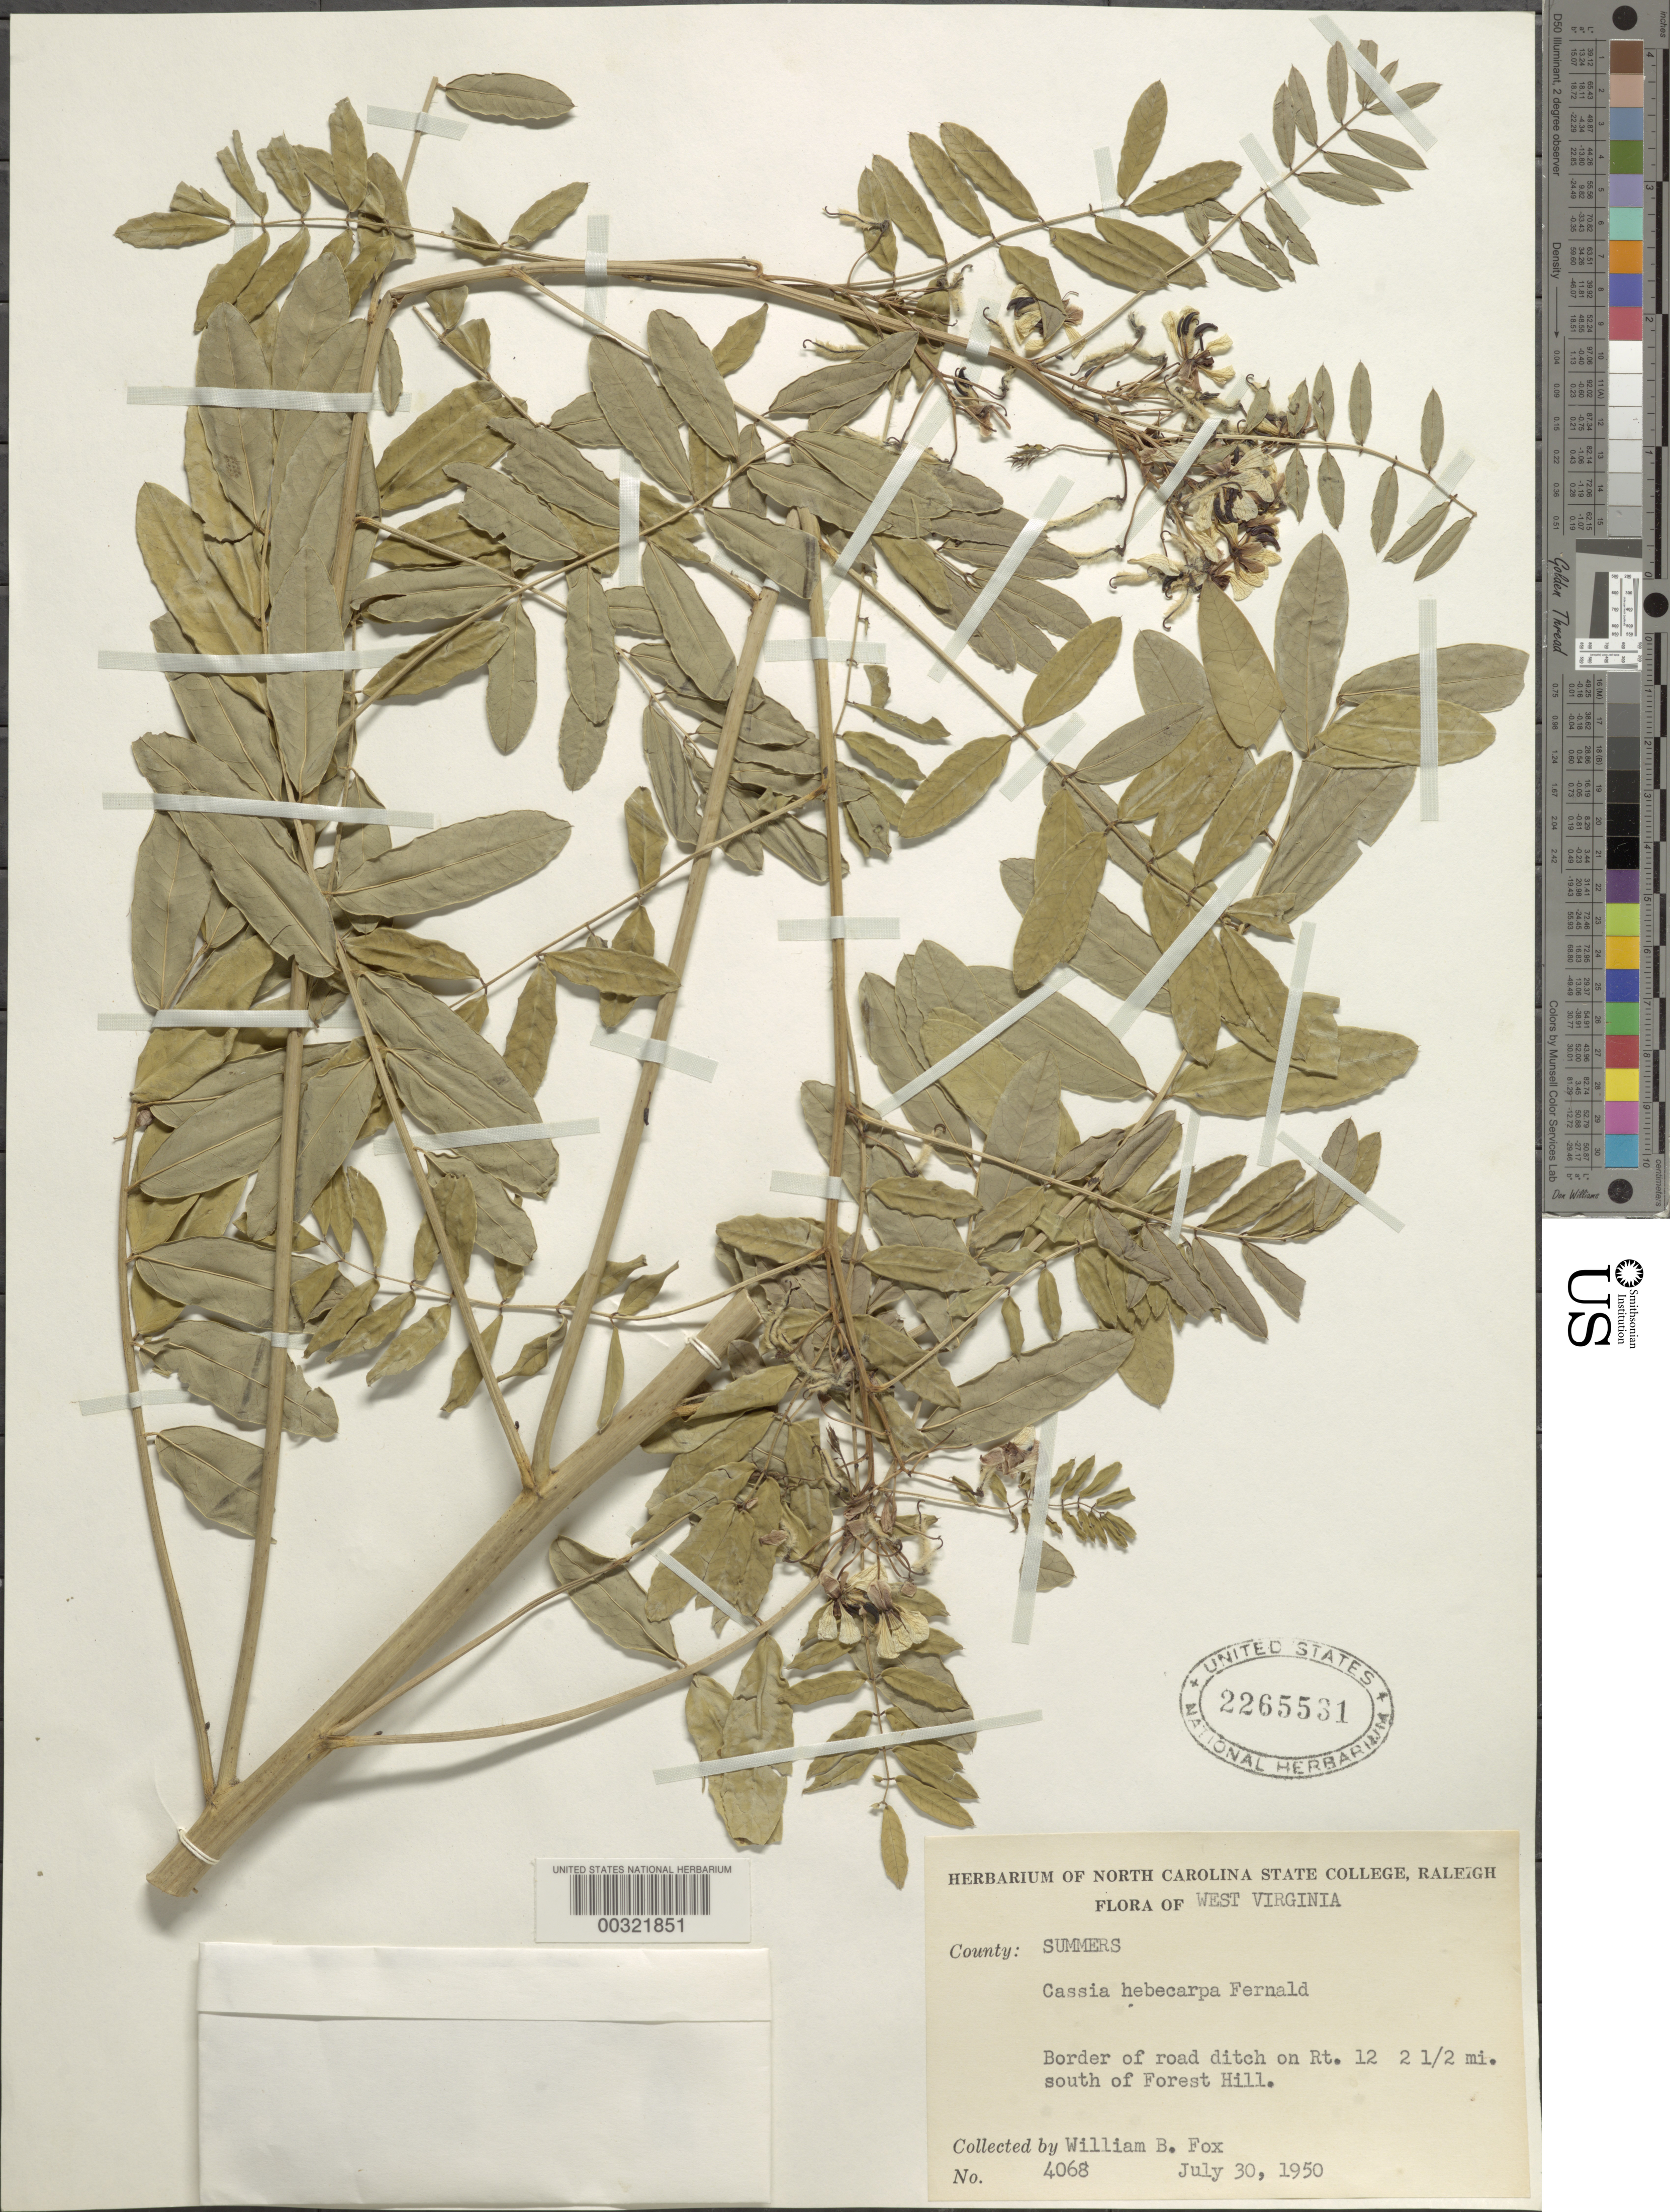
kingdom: Plantae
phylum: Tracheophyta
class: Magnoliopsida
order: Fabales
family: Fabaceae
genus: Senna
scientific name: Senna hebecarpa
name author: (Fernald) H.S. Irwin & Barneby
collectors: W. B. Fox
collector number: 4068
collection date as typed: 30 Jul 1950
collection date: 1950-07-30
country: United States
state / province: West Virginia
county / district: Summers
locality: On route 12, 2.5 mi s of forest hill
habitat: Border of road ditch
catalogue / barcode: US 2265531